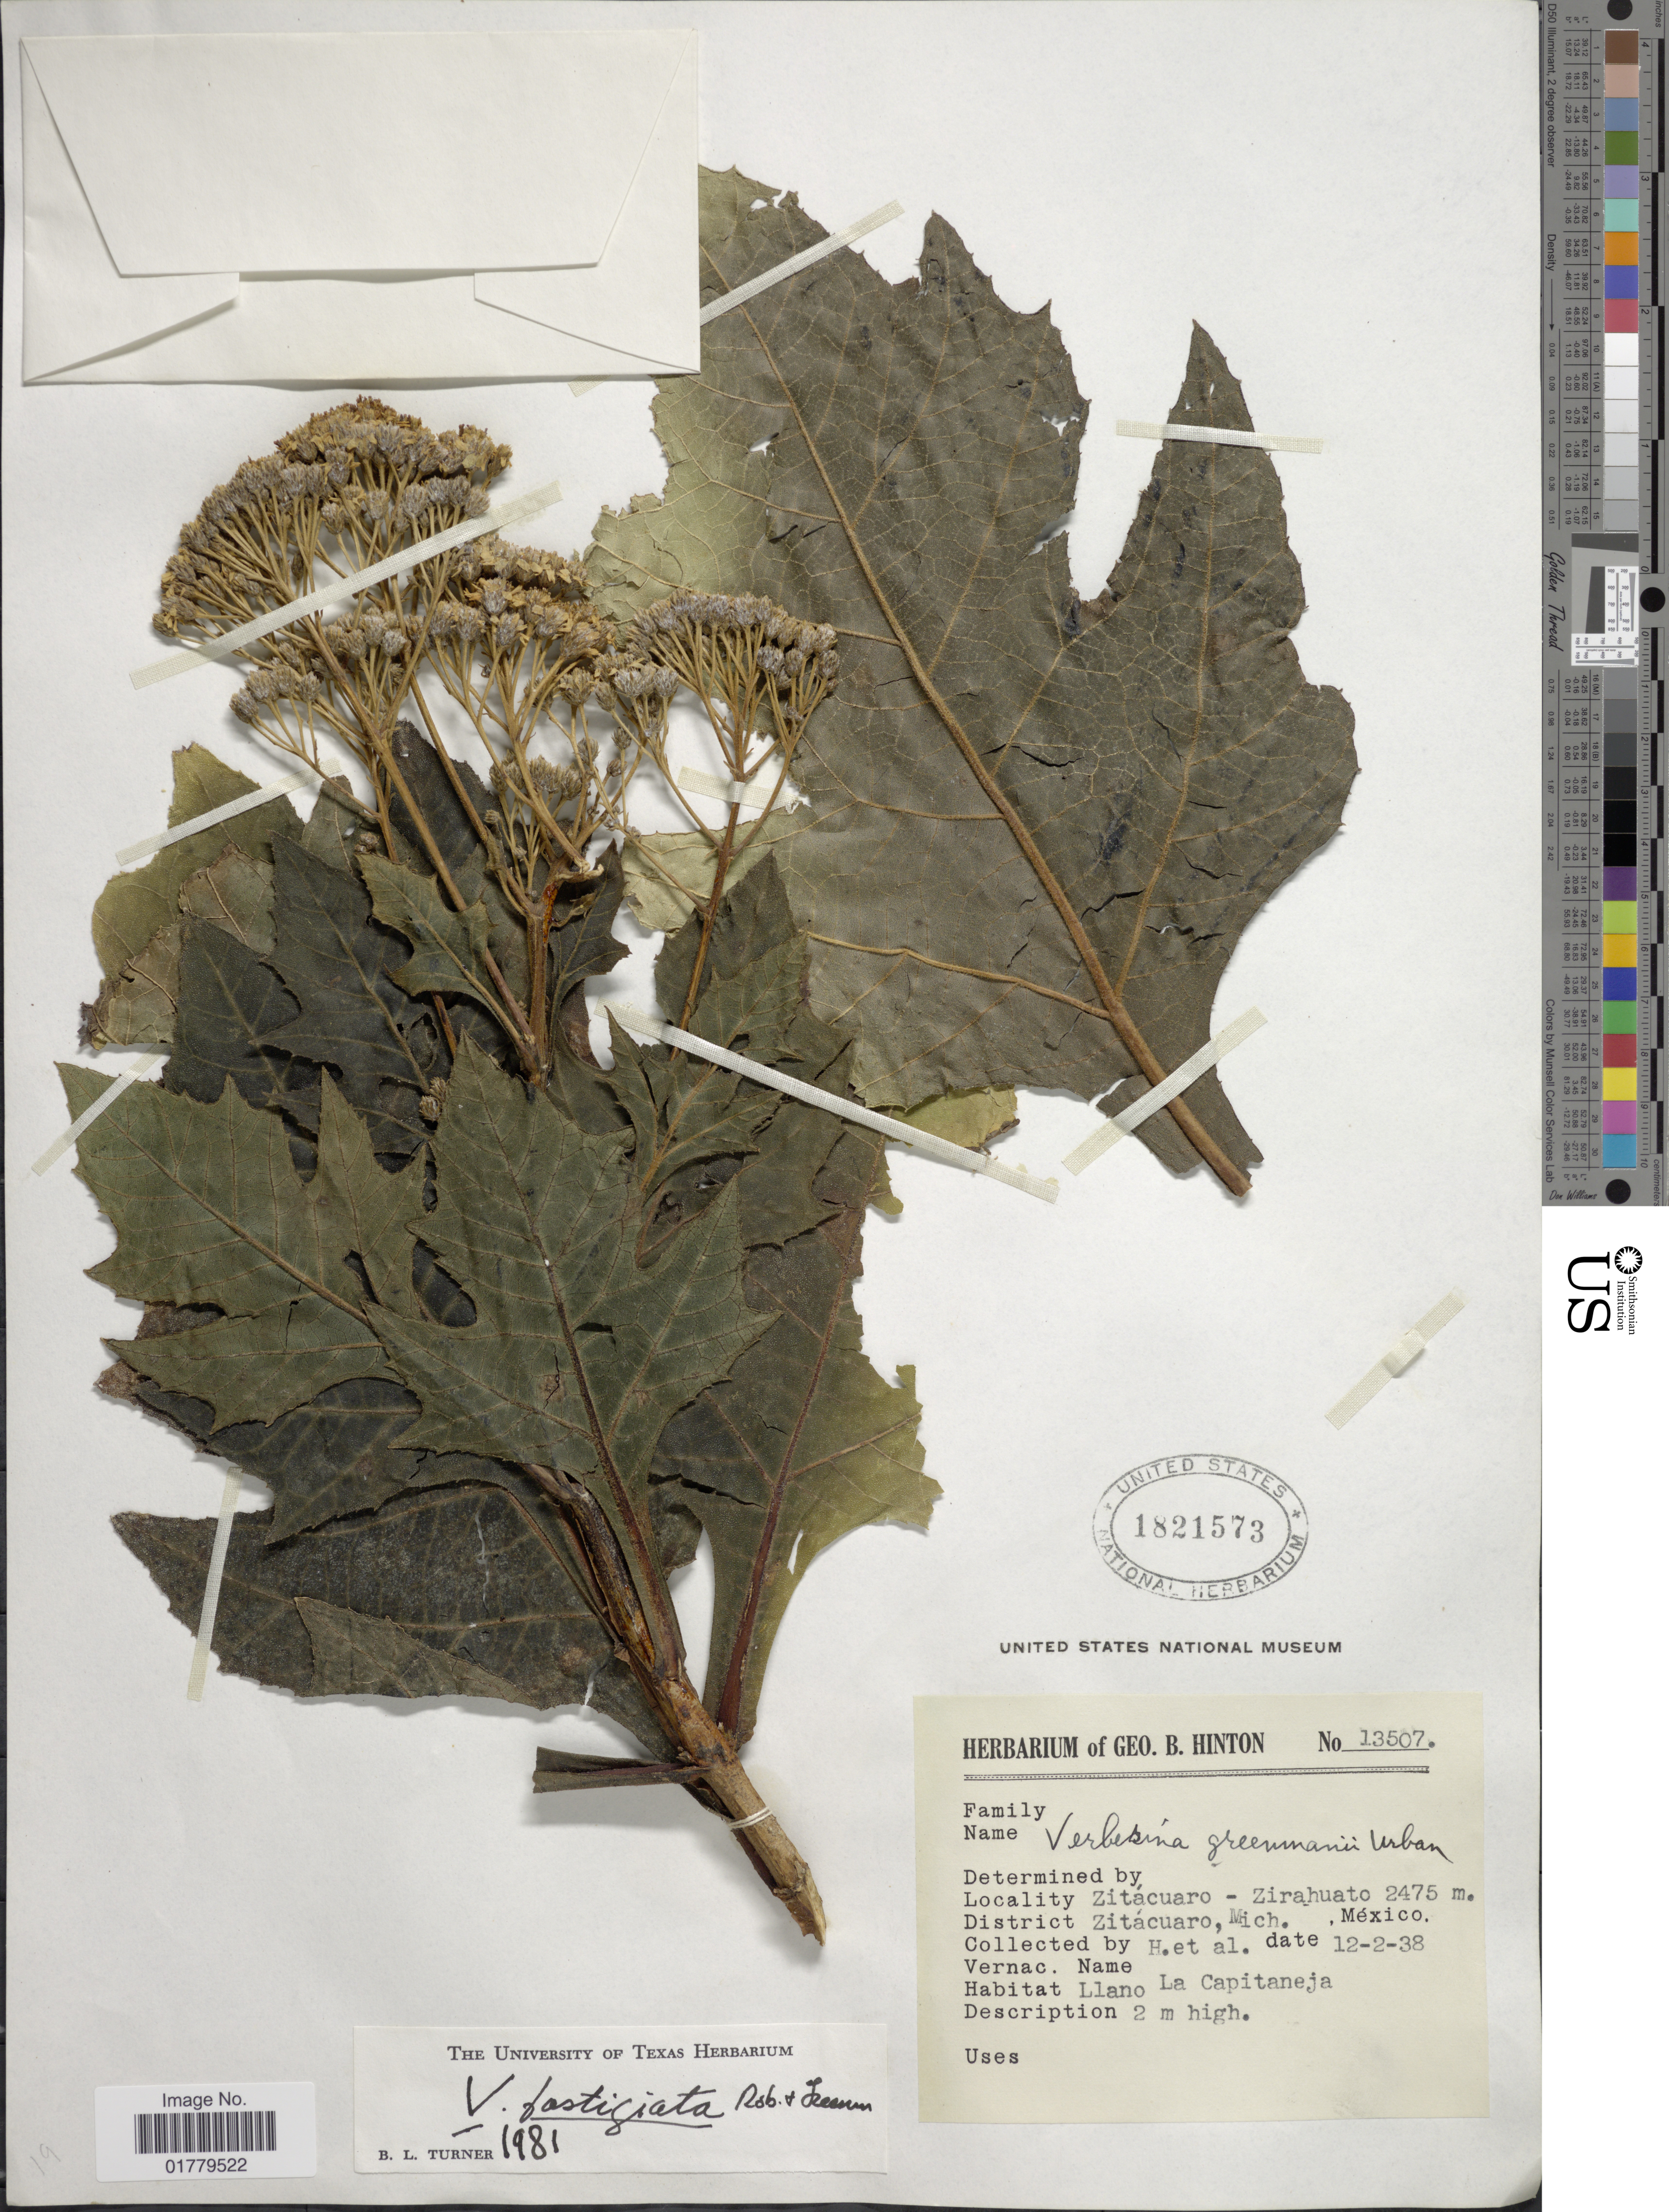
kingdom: Plantae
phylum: Tracheophyta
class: Magnoliopsida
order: Asterales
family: Asteraceae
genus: Verbesina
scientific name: Verbesina fastigiata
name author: B.L. Rob. & Greenm.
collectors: G. B. Hinton & et al.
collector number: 13507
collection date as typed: Transcribed d/m/y: 2/12/38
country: Mexico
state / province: Michoacán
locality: Zitacuaro - Zirahuato. District Zitácuaro, Mich., México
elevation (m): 2475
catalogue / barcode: US 1821573